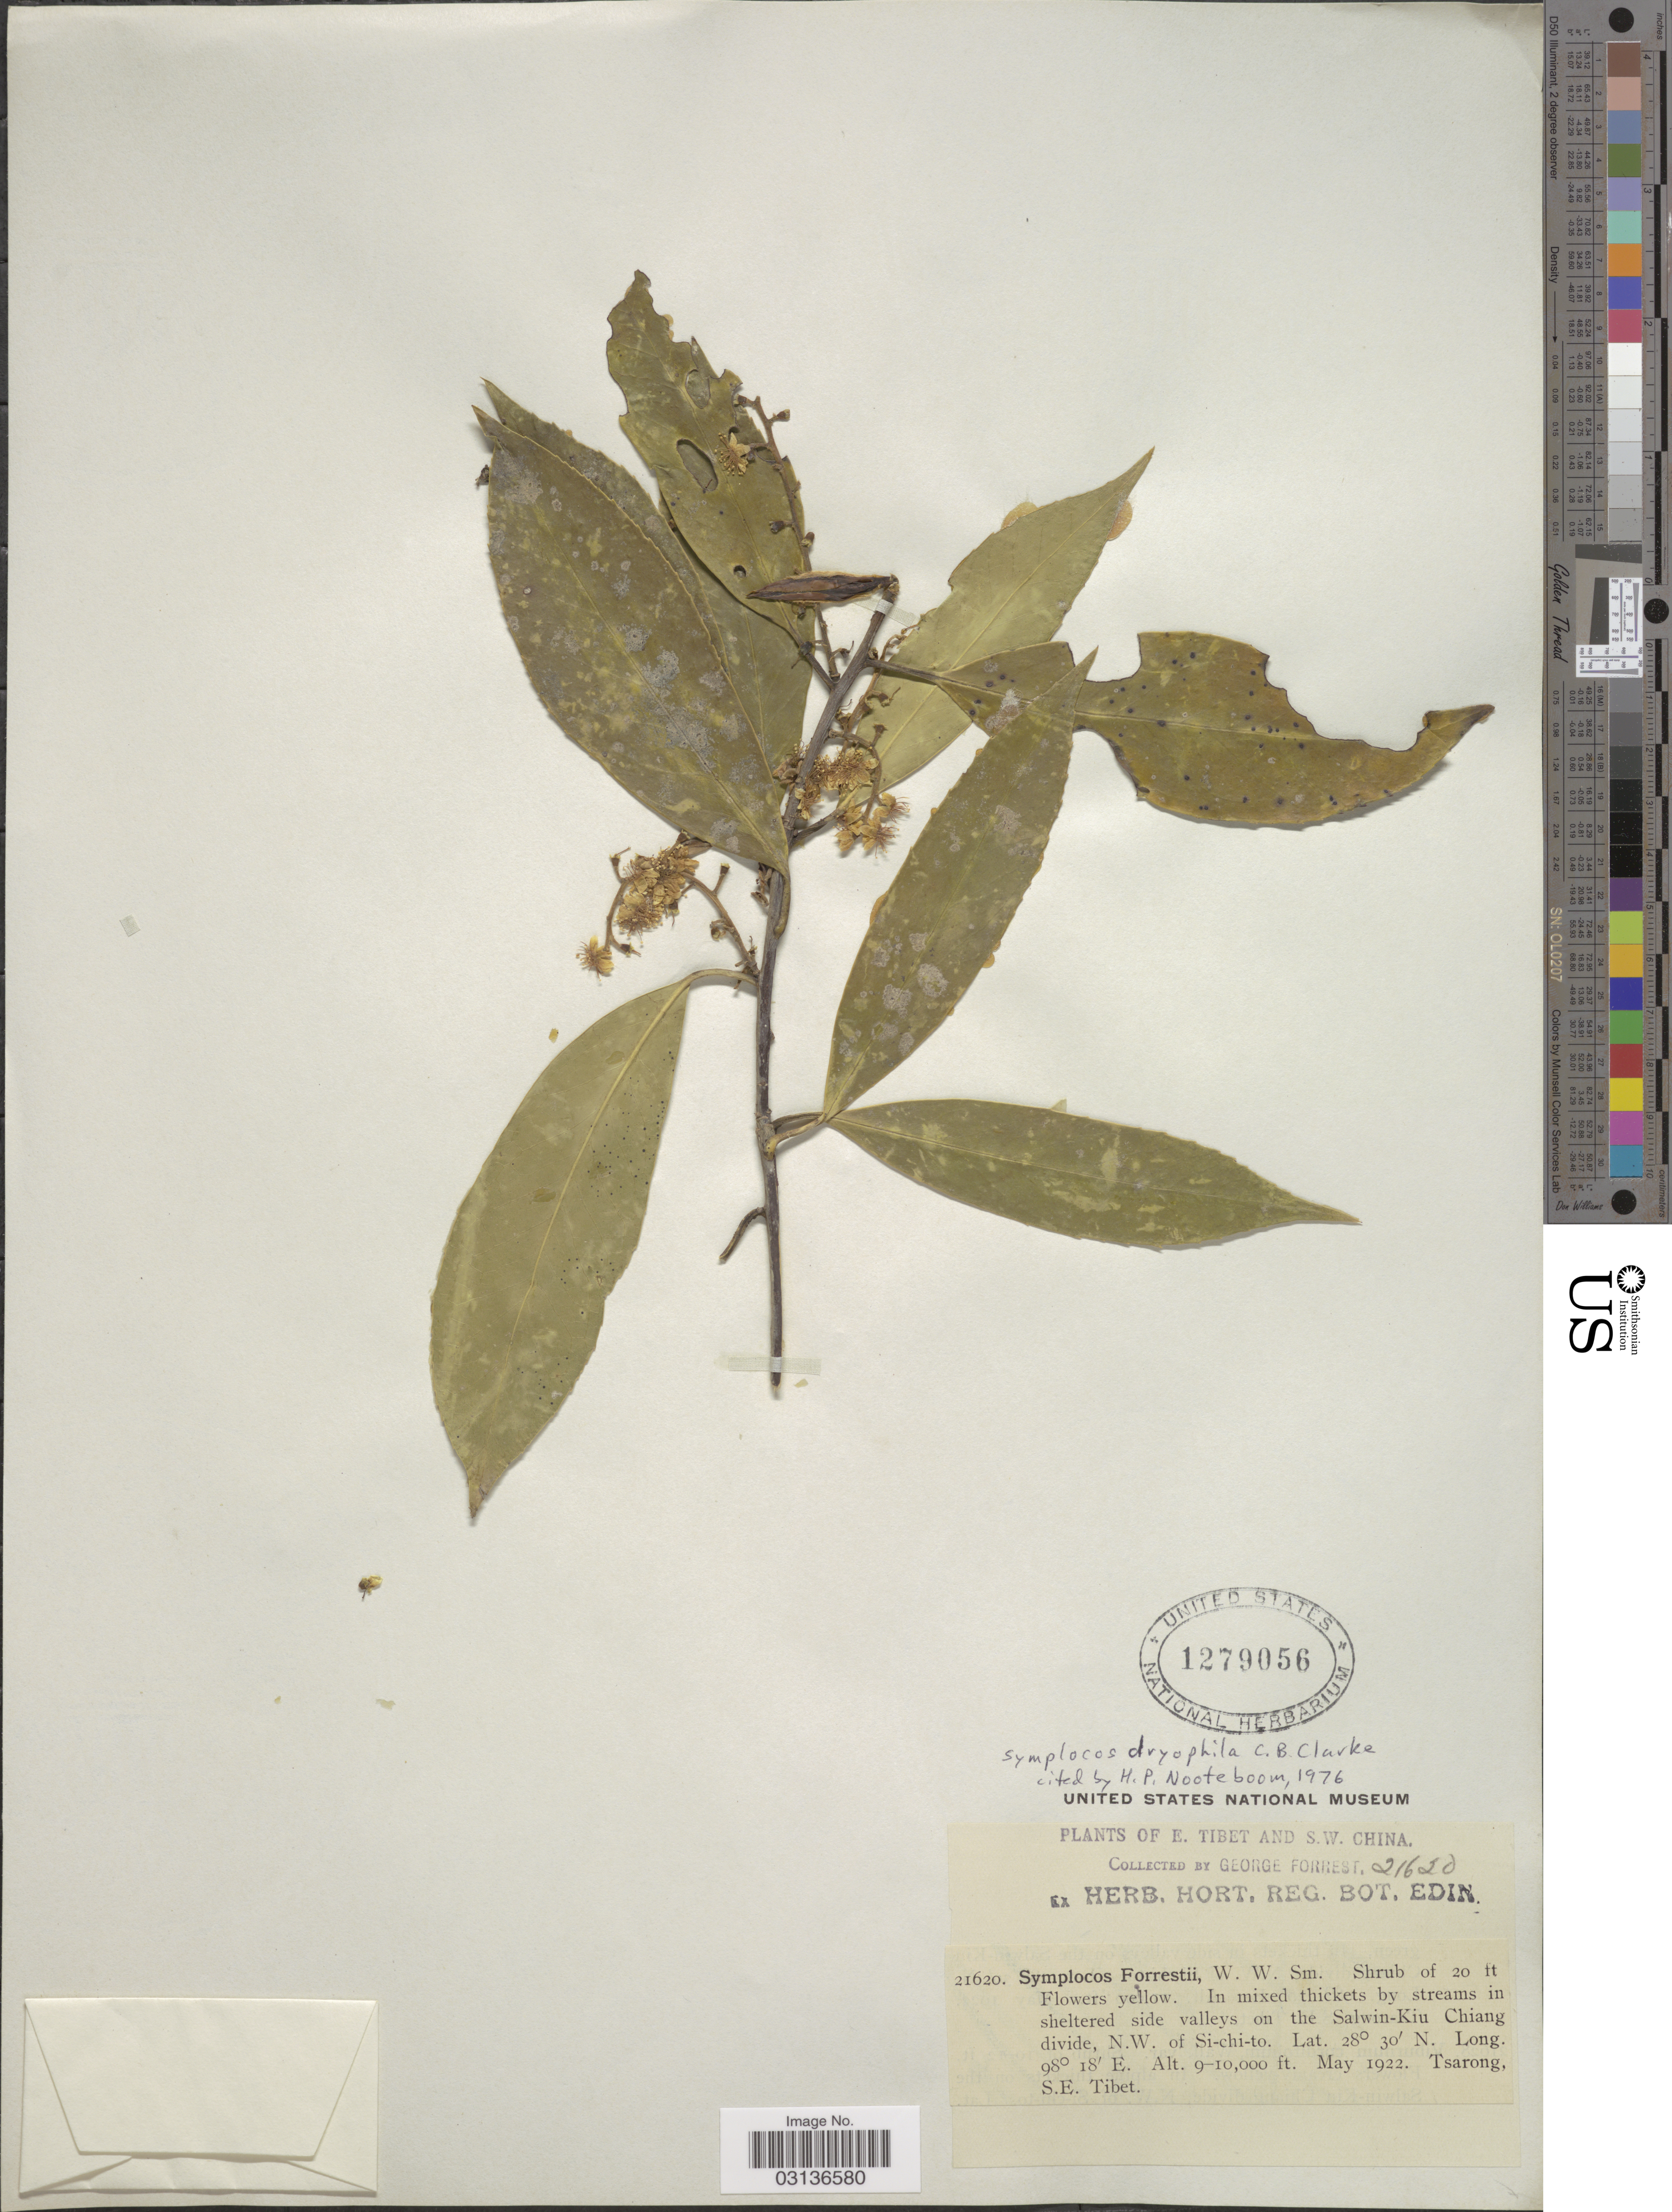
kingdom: Plantae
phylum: Tracheophyta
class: Magnoliopsida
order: Ericales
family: Symplocaceae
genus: Symplocos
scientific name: Symplocos dryophila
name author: C.B. Clarke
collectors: G. Forrest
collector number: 21620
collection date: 1922-05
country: China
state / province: Xizang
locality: E. Tibet and S.W. China. In sheltered side valleys on the Salwin-Kiu Chiang divide, N.W. of Si-chi-to. Tsarong, S.E. Tibet.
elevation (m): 2743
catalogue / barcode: US 1279056